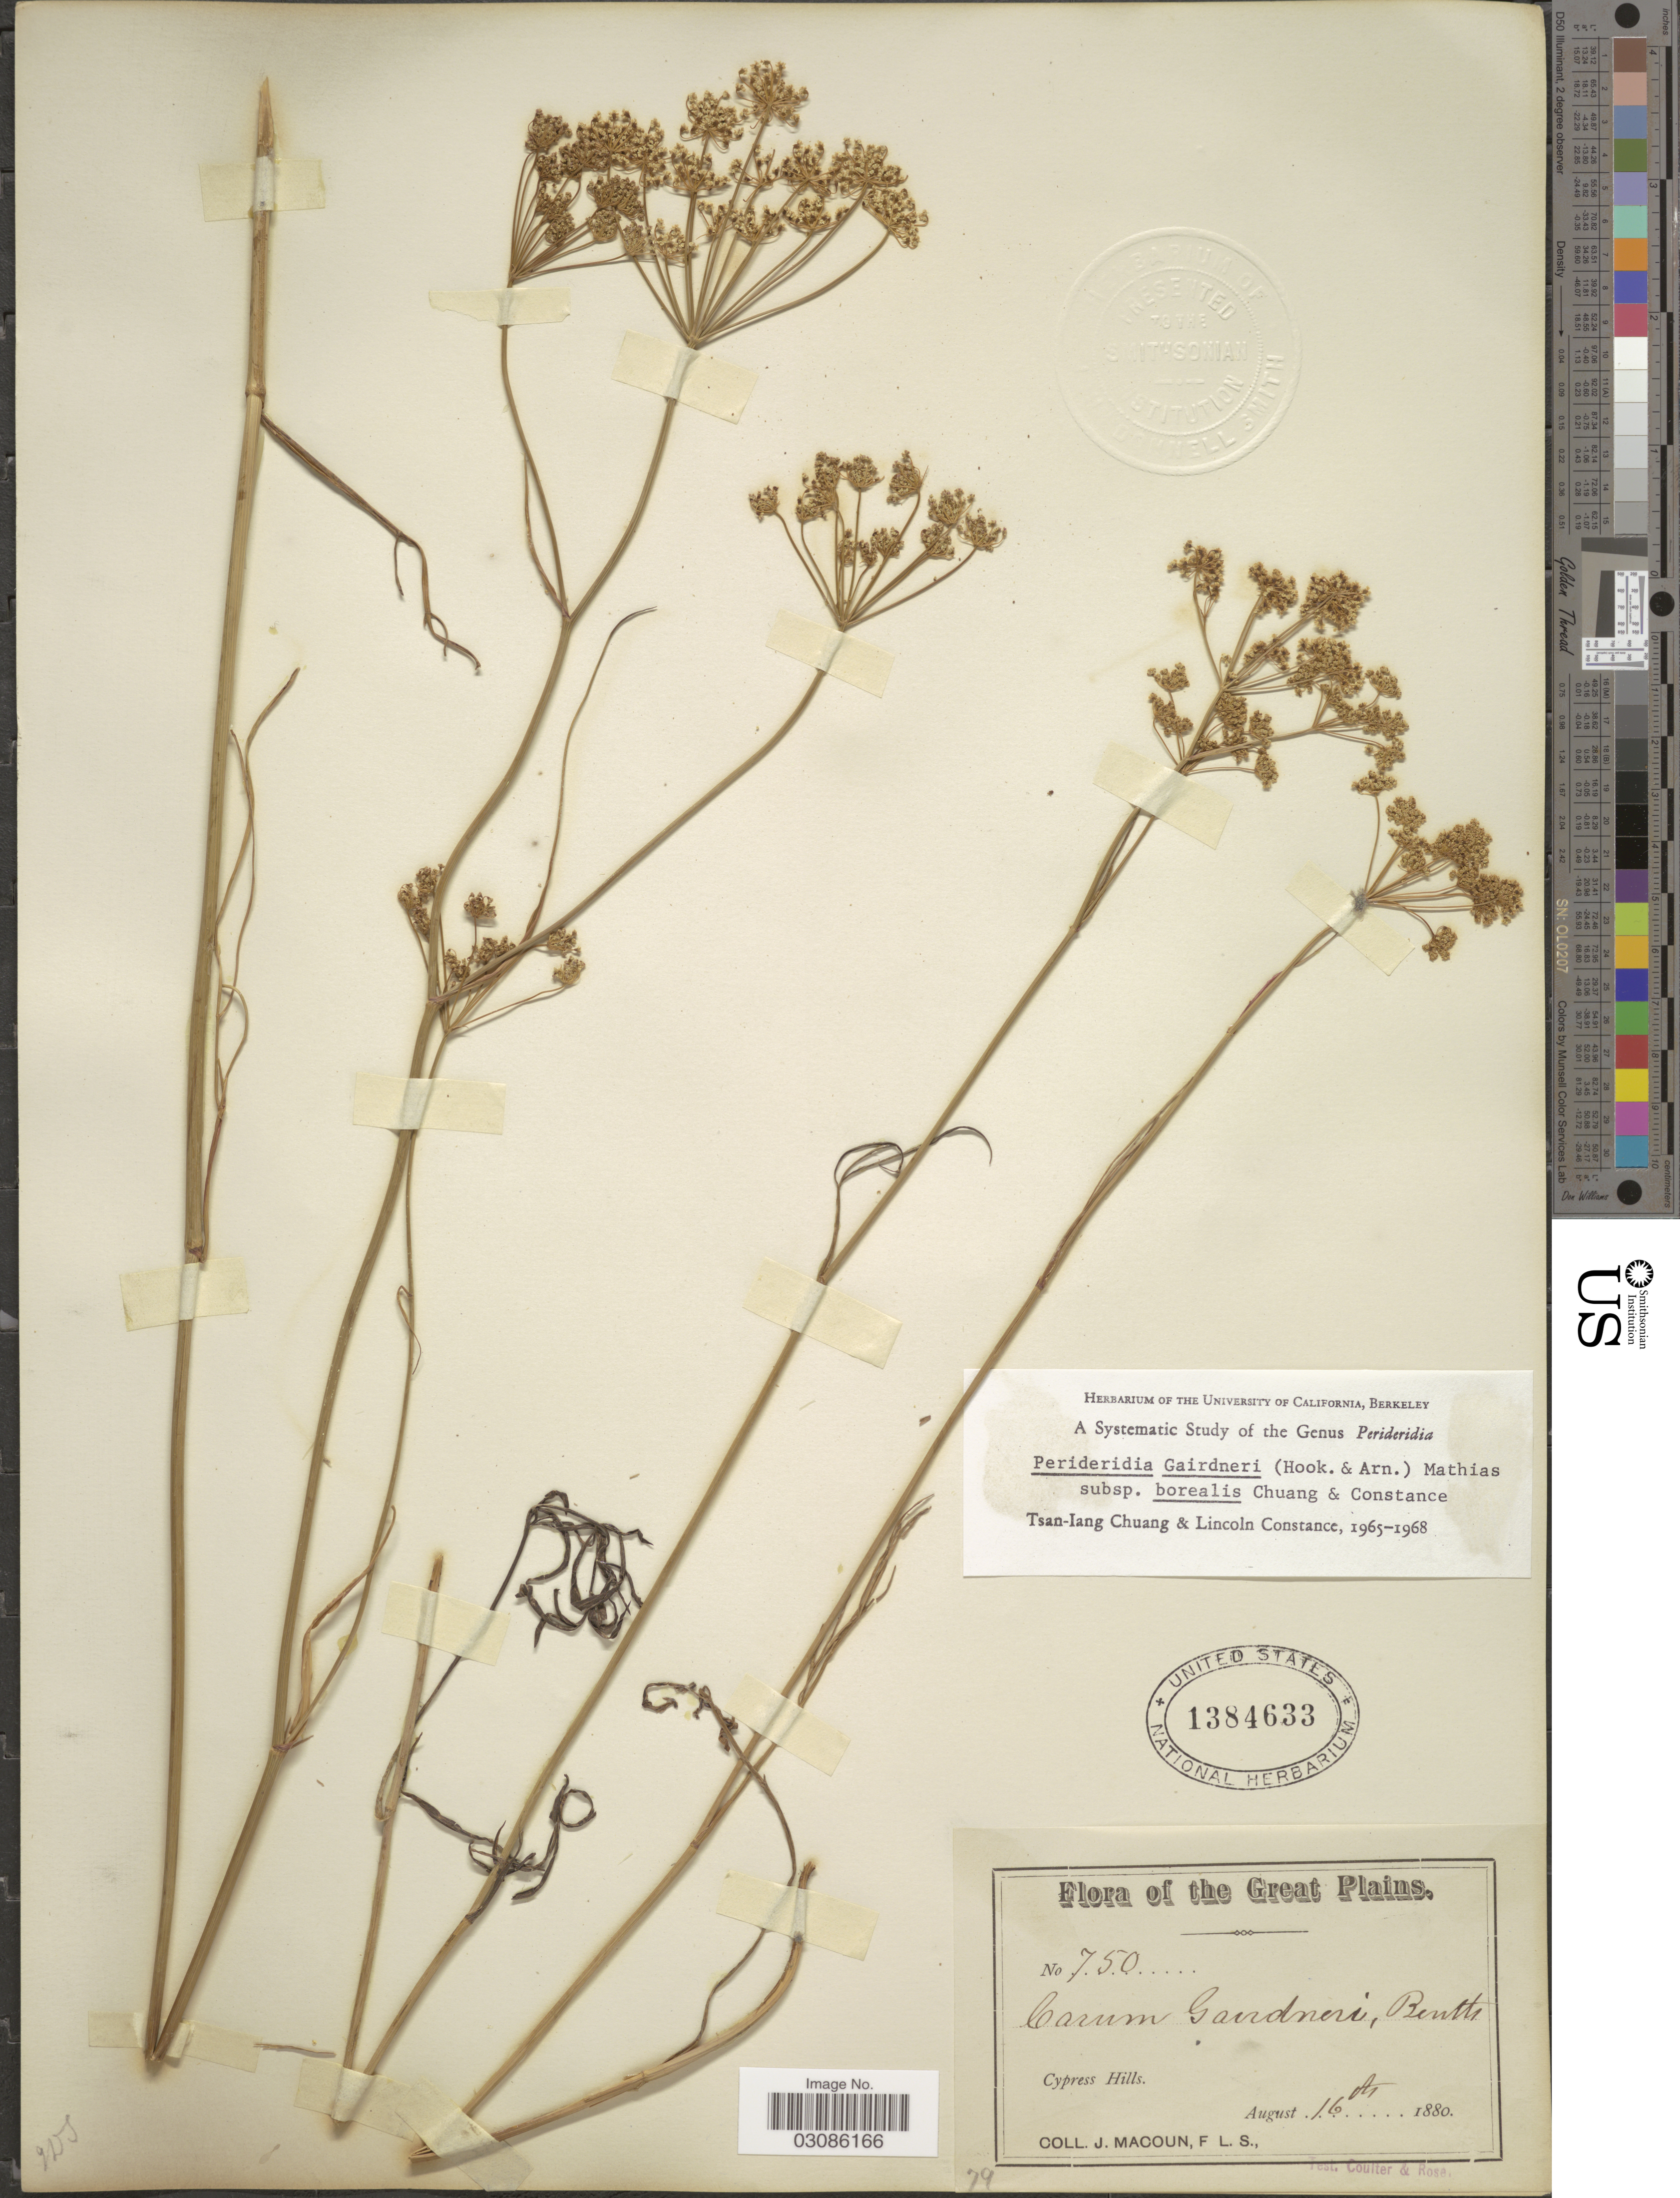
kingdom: Plantae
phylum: Tracheophyta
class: Magnoliopsida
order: Apiales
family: Apiaceae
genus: Perideridia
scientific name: Perideridia gairdneri subsp. borealis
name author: T.I. Chuang & Constance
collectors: J. Macoun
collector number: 750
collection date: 1880-08-16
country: Canada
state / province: Northwest Territories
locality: The Great Plains. Cypress Hills.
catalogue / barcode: US 1384633